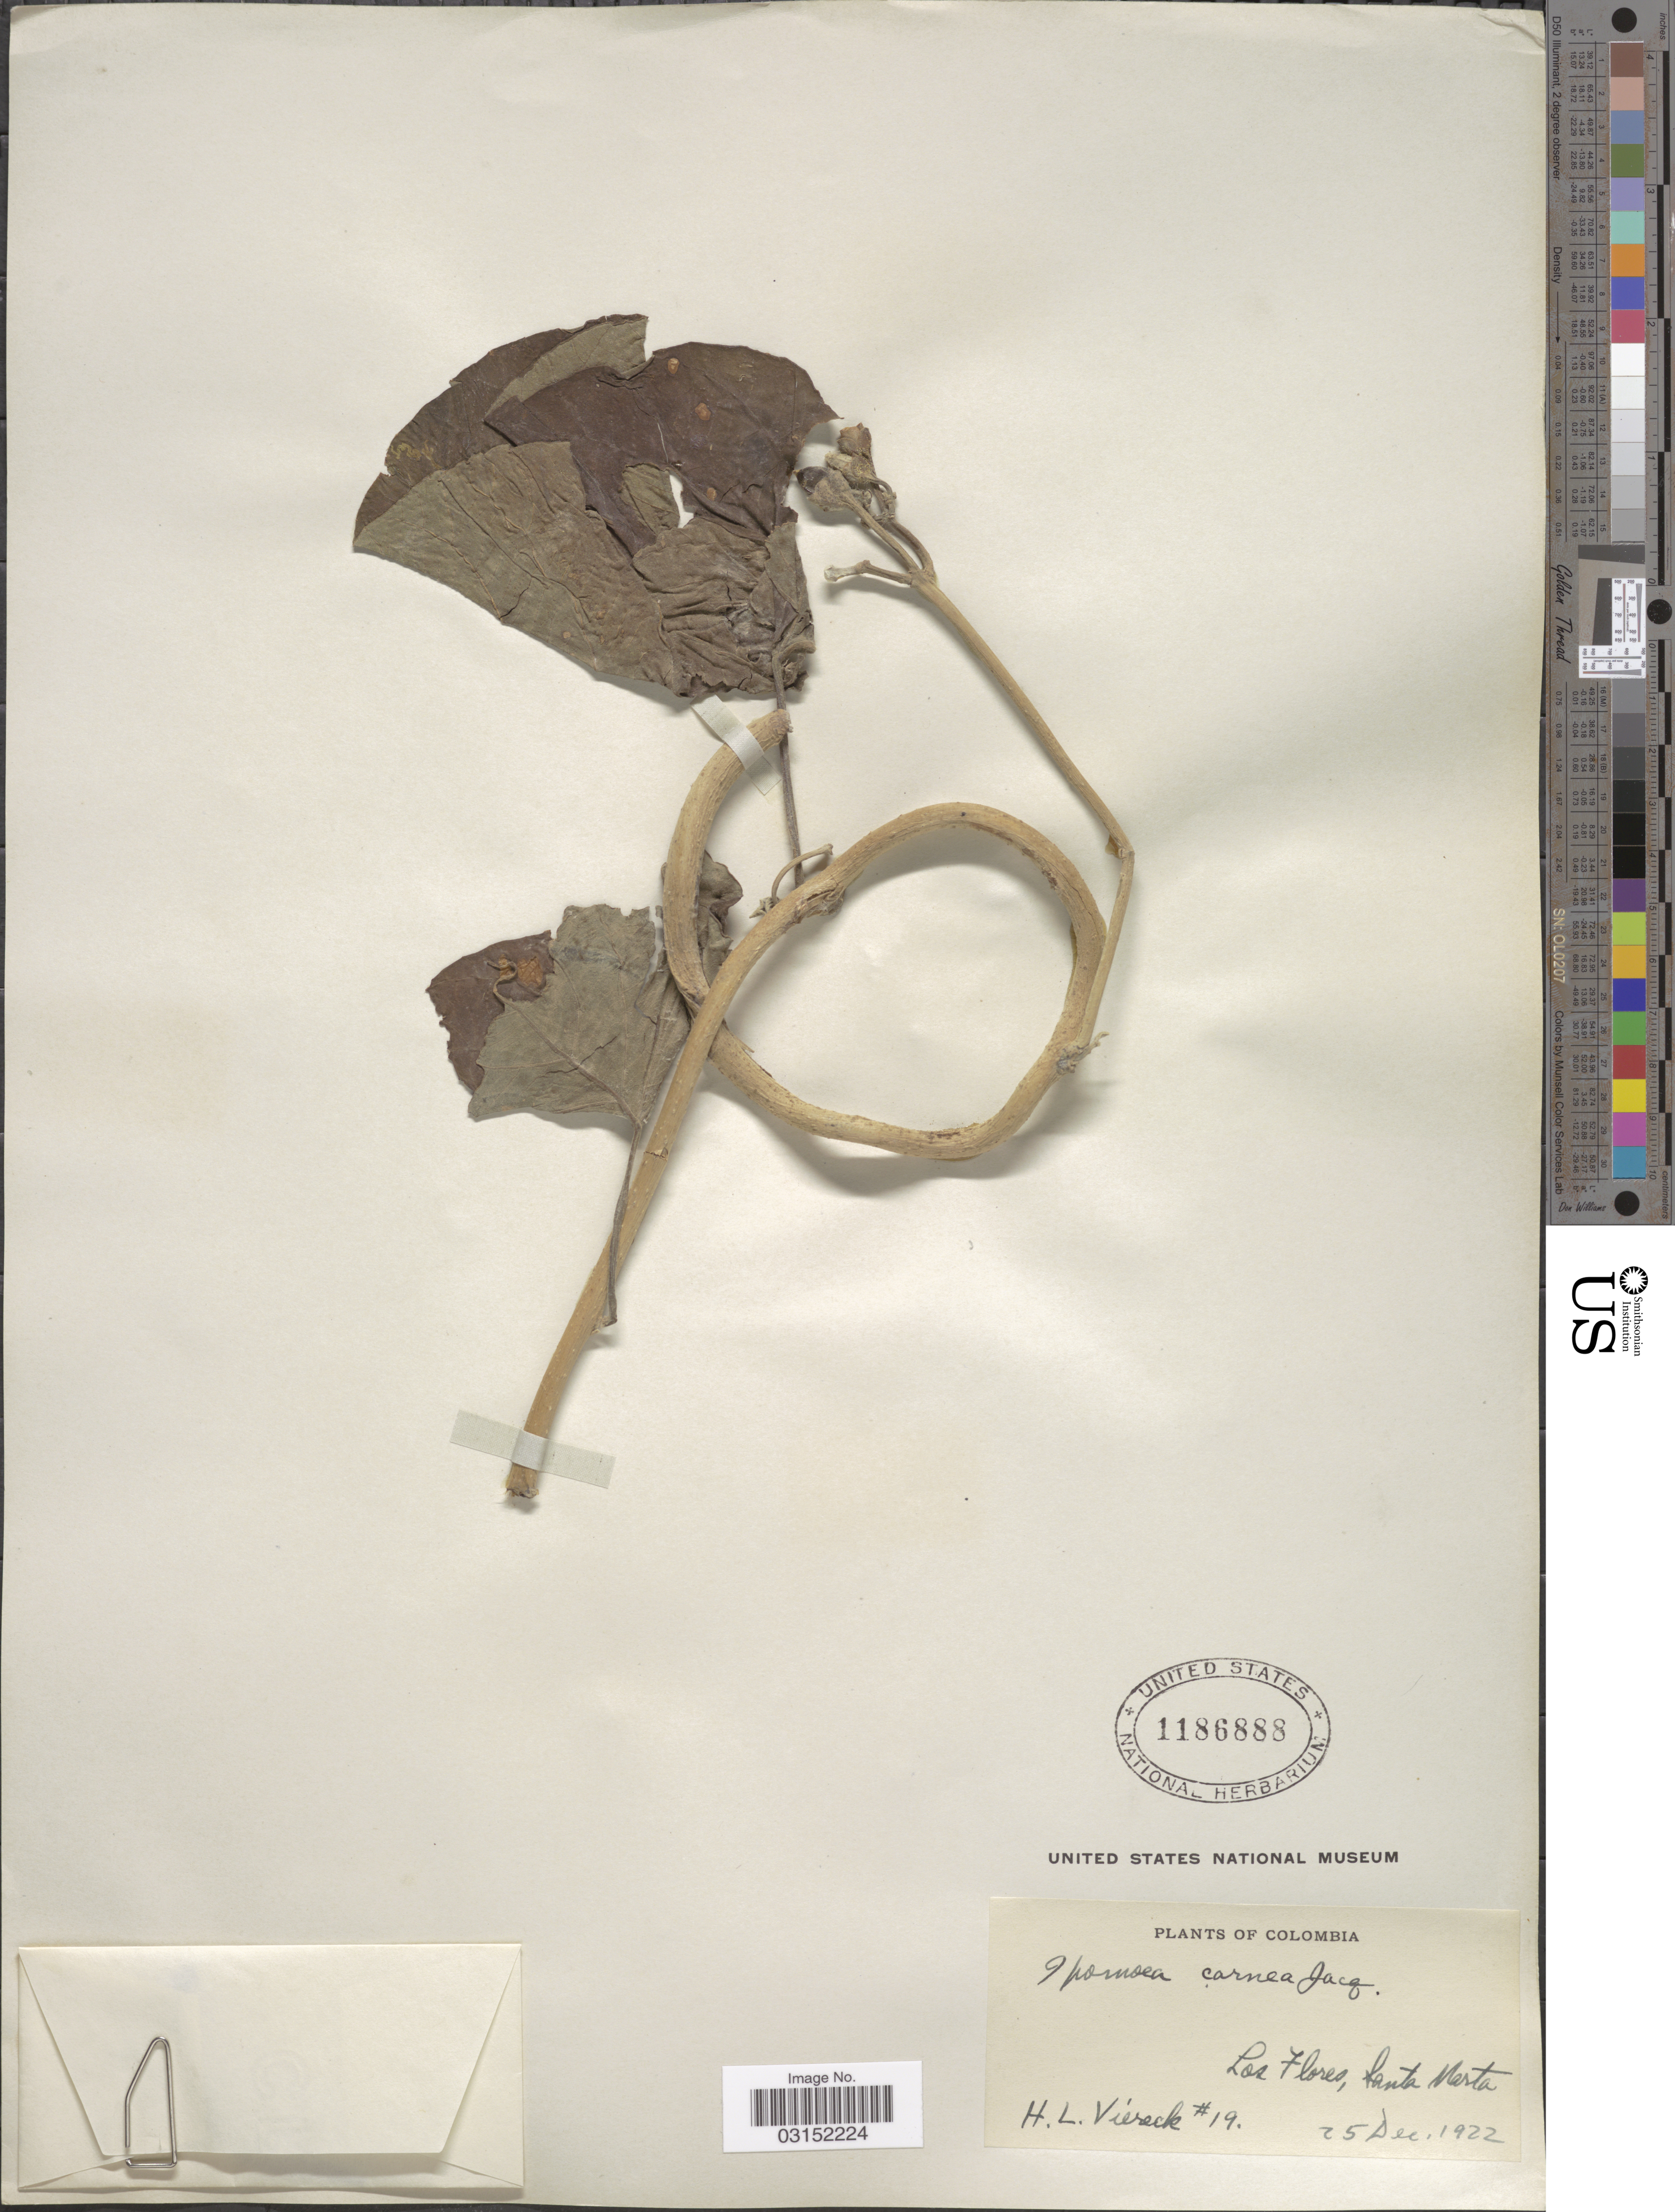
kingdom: Plantae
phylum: Tracheophyta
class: Magnoliopsida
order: Solanales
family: Convolvulaceae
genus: Ipomoea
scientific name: Ipomoea carnea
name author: Jacq.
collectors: H. L. Viereck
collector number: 19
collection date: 1922-12-25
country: Colombia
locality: Las Flores, Santa Marta.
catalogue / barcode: US 1186888